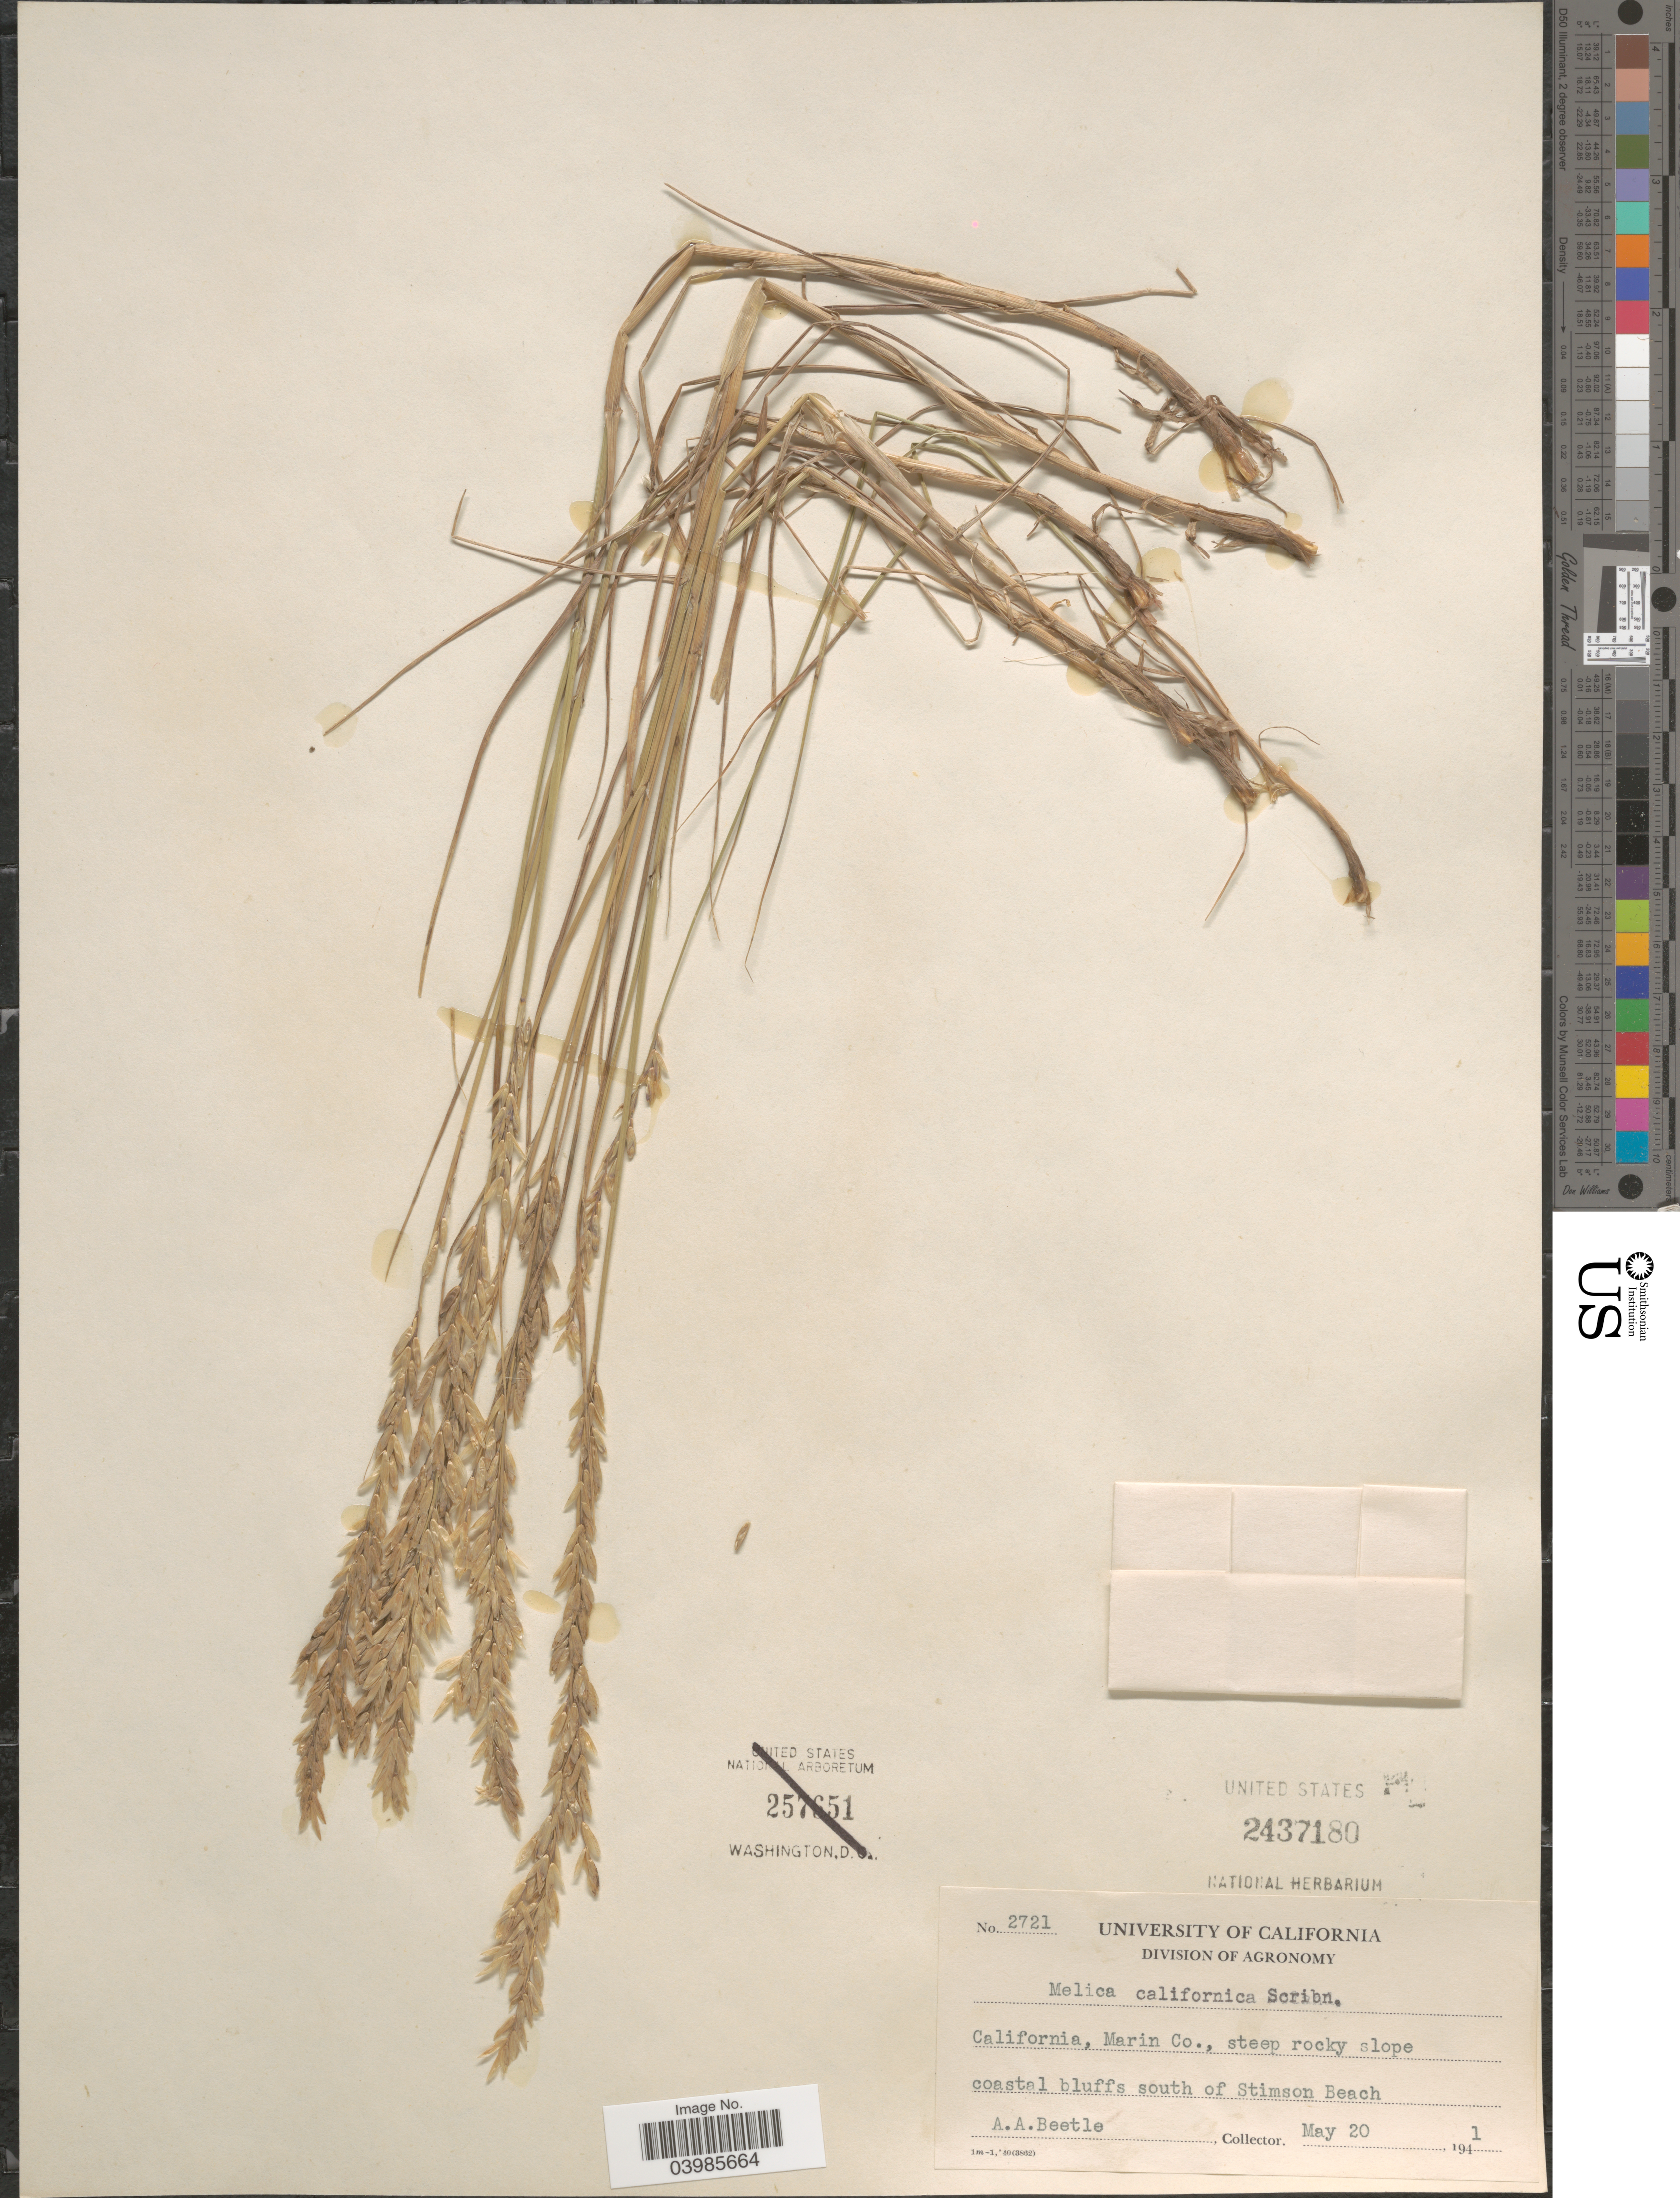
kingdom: Plantae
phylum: Tracheophyta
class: Liliopsida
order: Poales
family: Poaceae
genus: Melica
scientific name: Melica californica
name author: Scribn.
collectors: A. A. Beetle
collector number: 2721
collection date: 1941-05-20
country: United States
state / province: California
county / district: Marin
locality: Marin Co. South of Stimson Beach.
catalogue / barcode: US 2437180